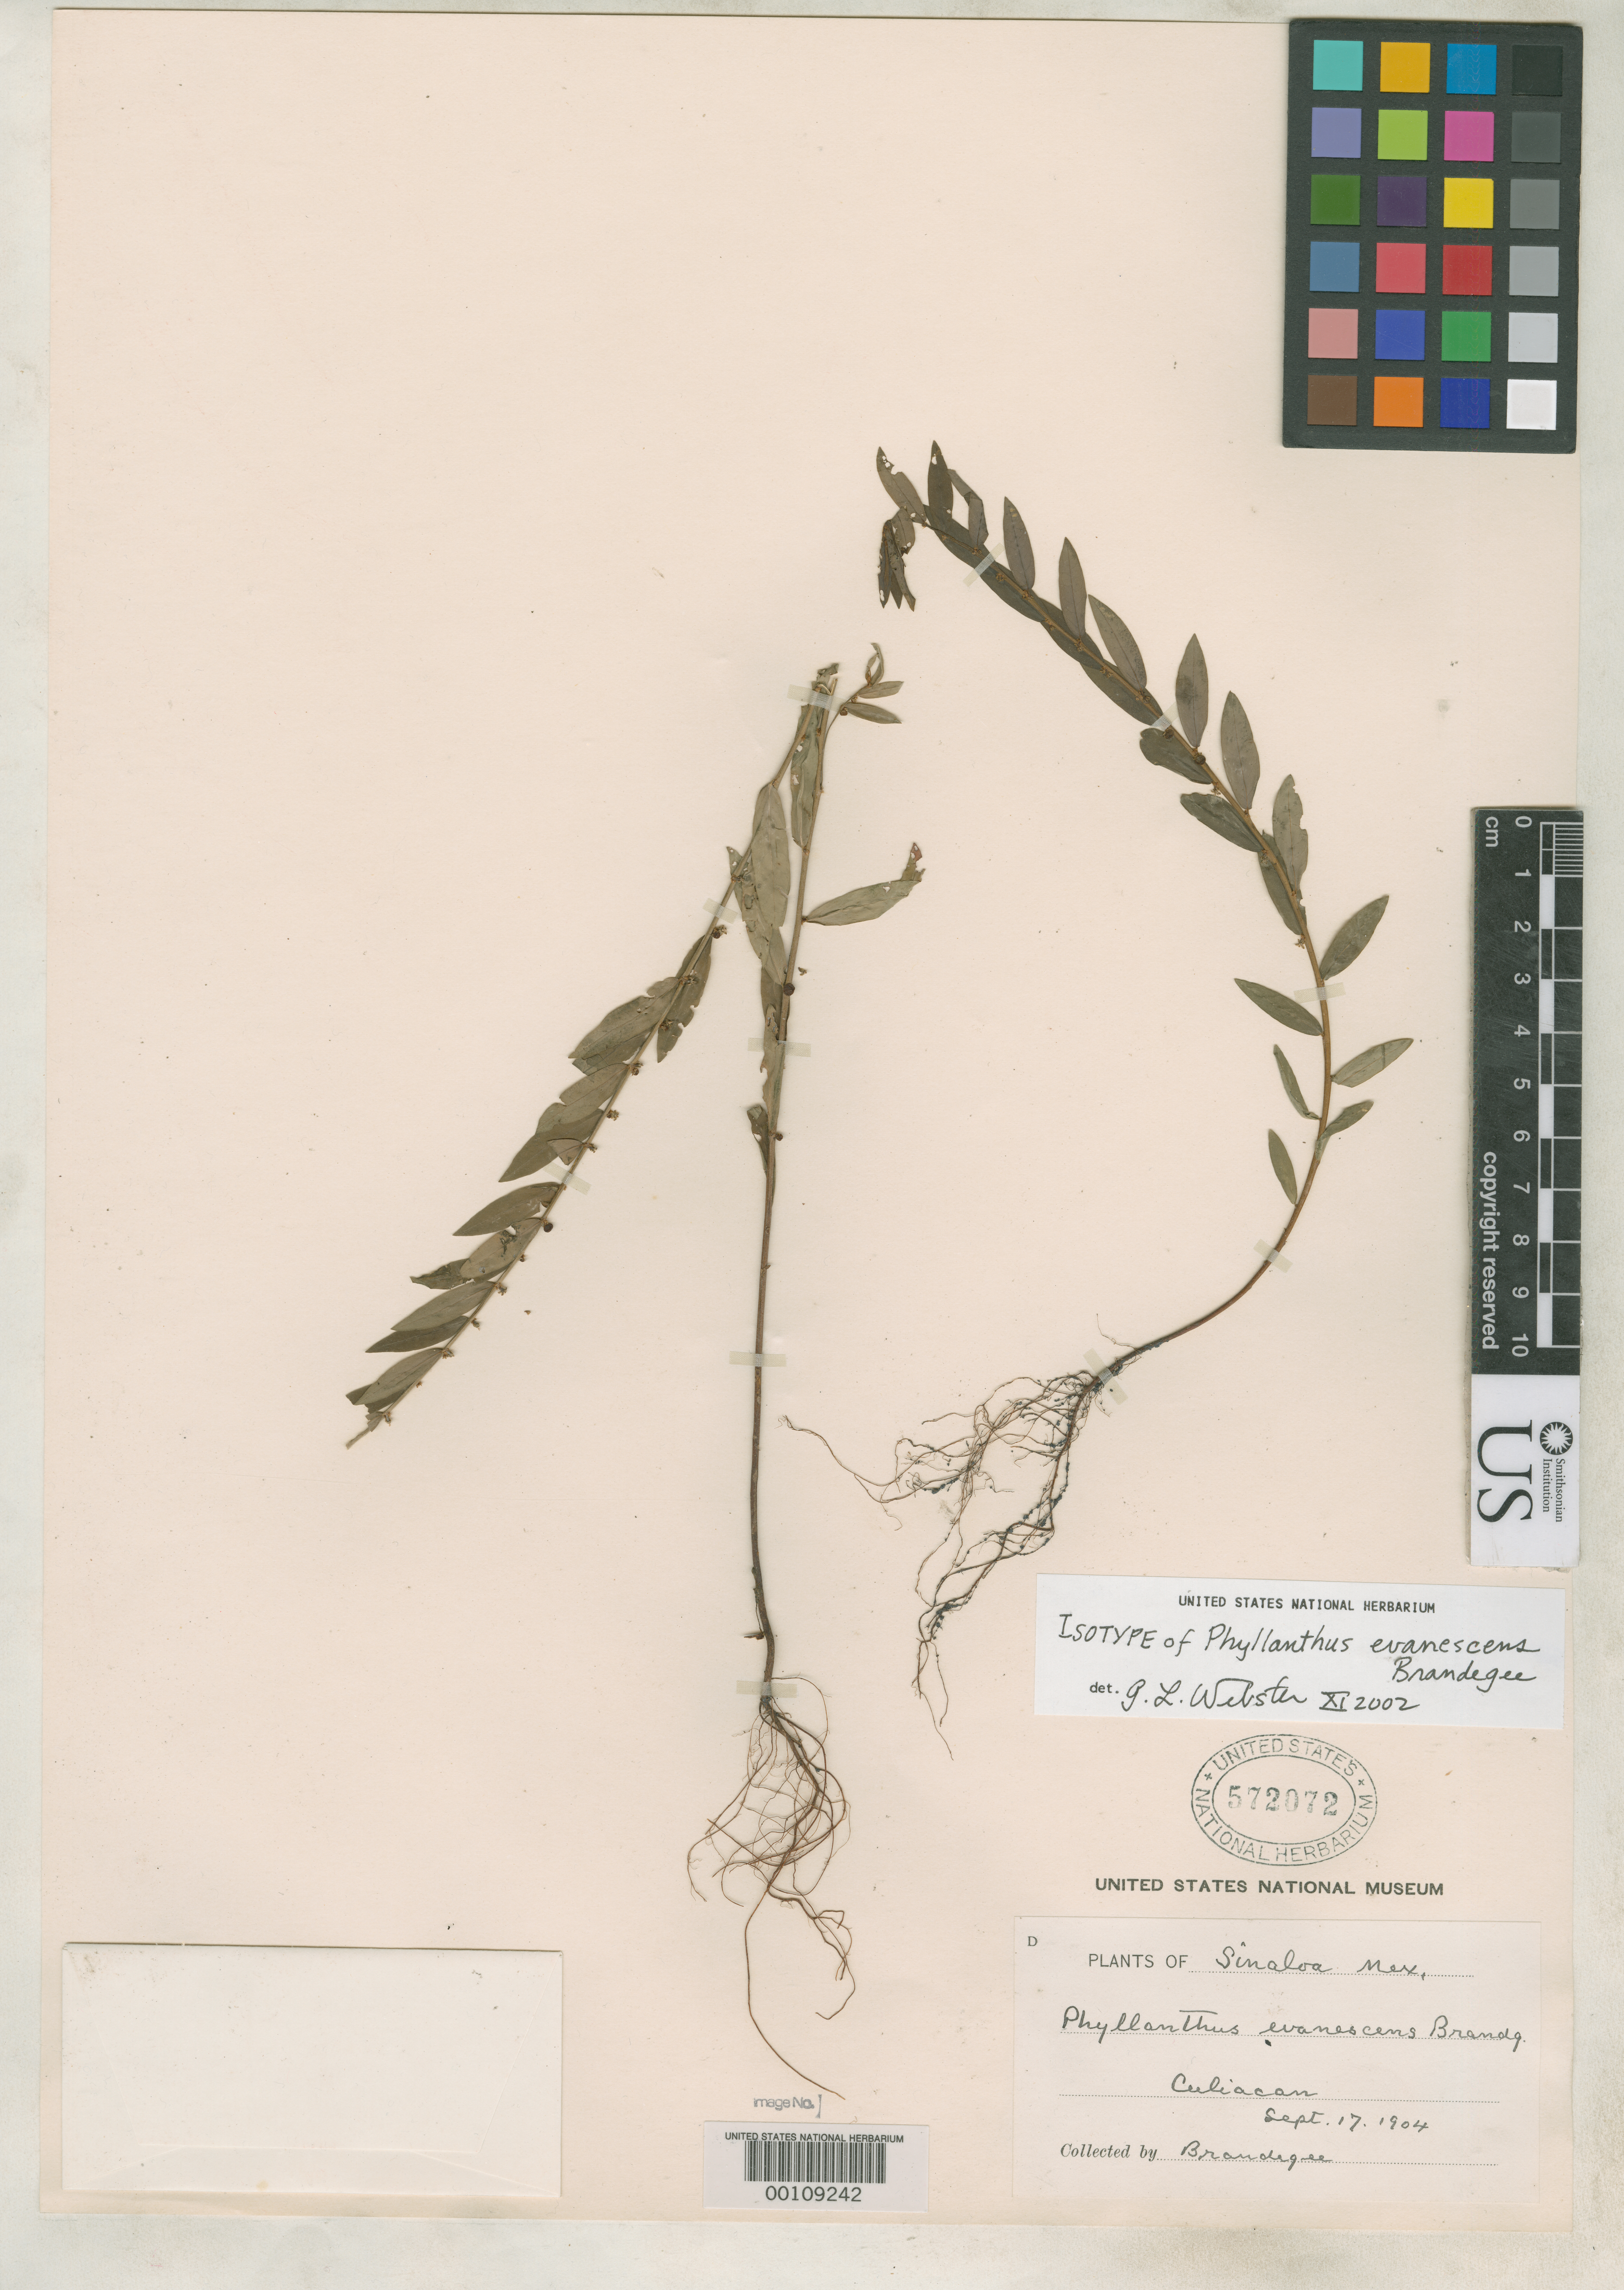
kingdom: Plantae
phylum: Tracheophyta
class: Magnoliopsida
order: Malpighiales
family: Phyllanthaceae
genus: Phyllanthus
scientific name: Phyllanthus evanescens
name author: Brandegee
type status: Type Collection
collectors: T. S. Brandegee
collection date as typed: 17 Sep 1904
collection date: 1904-09-17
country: Mexico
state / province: Sinaloa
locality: Culiacan.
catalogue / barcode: US 572072